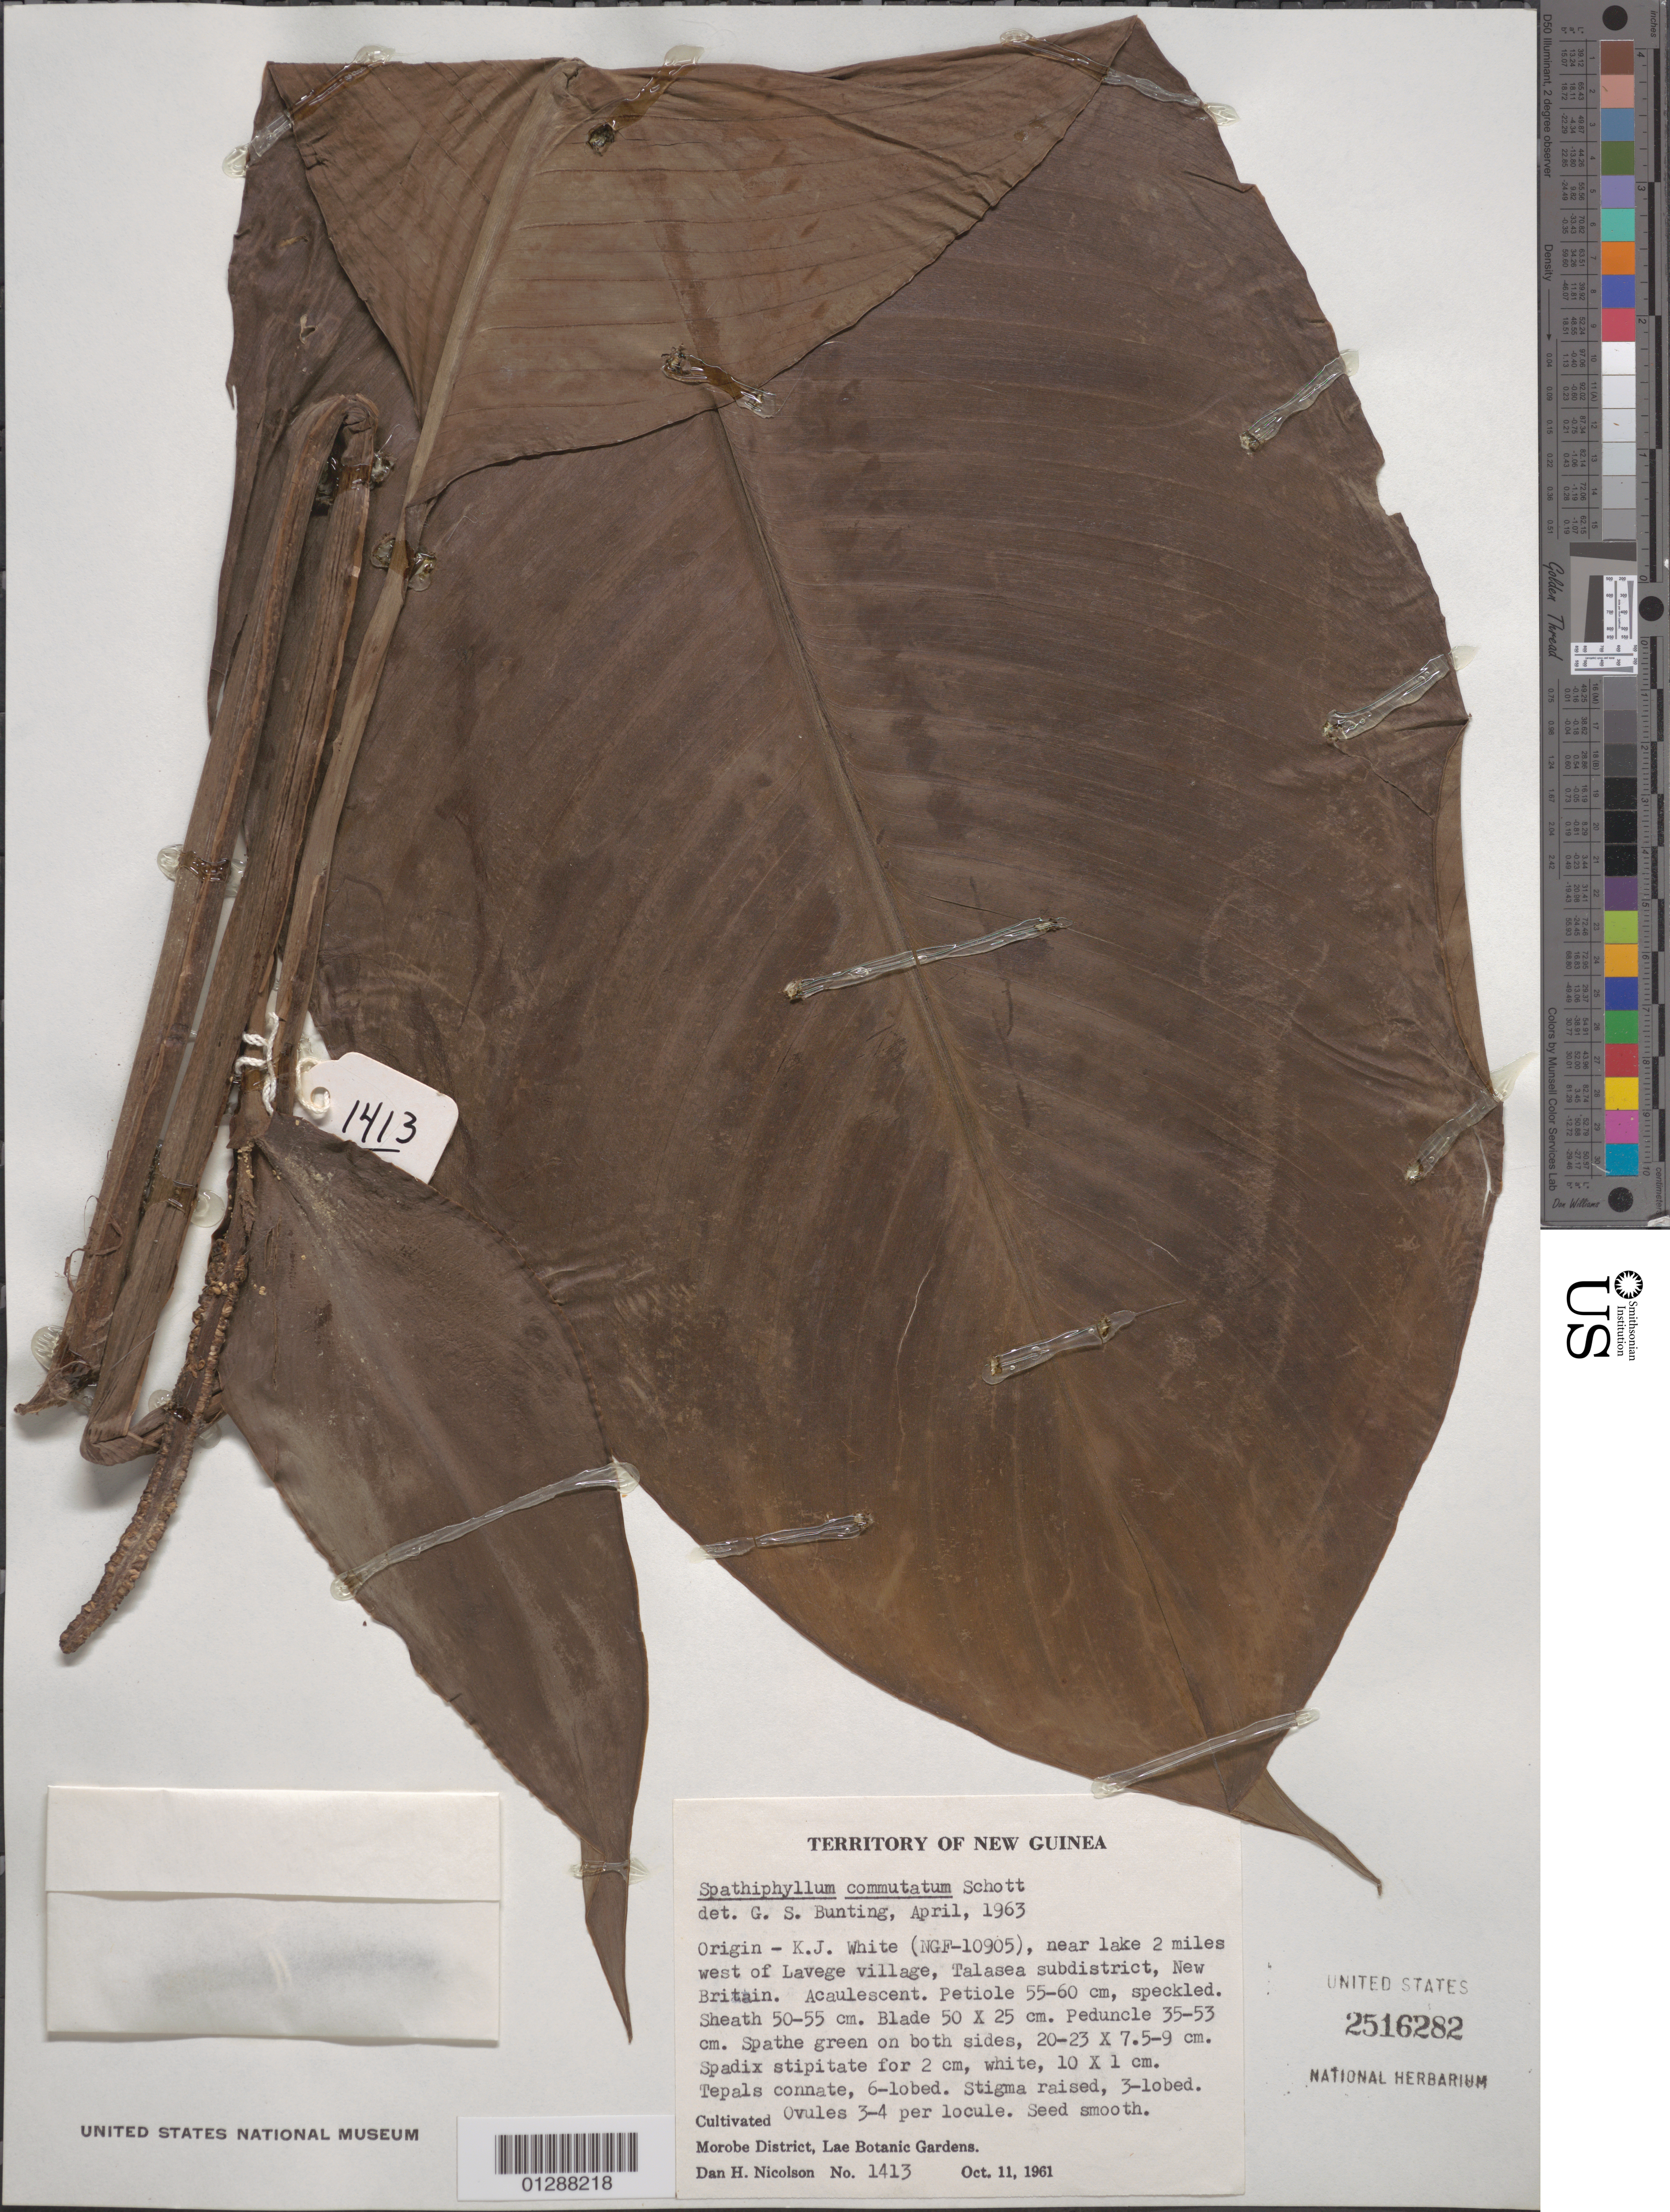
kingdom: Plantae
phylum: Tracheophyta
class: Liliopsida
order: Alismatales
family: Araceae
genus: Spathiphyllum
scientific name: Spathiphyllum commutatum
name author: Schott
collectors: D. H. Nicolson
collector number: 1413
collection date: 1961-10-11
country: Papua New Guinea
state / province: Morobe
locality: Territory of New Guinea. Morobe District, Lae Botanic Gardens.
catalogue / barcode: US 2516282